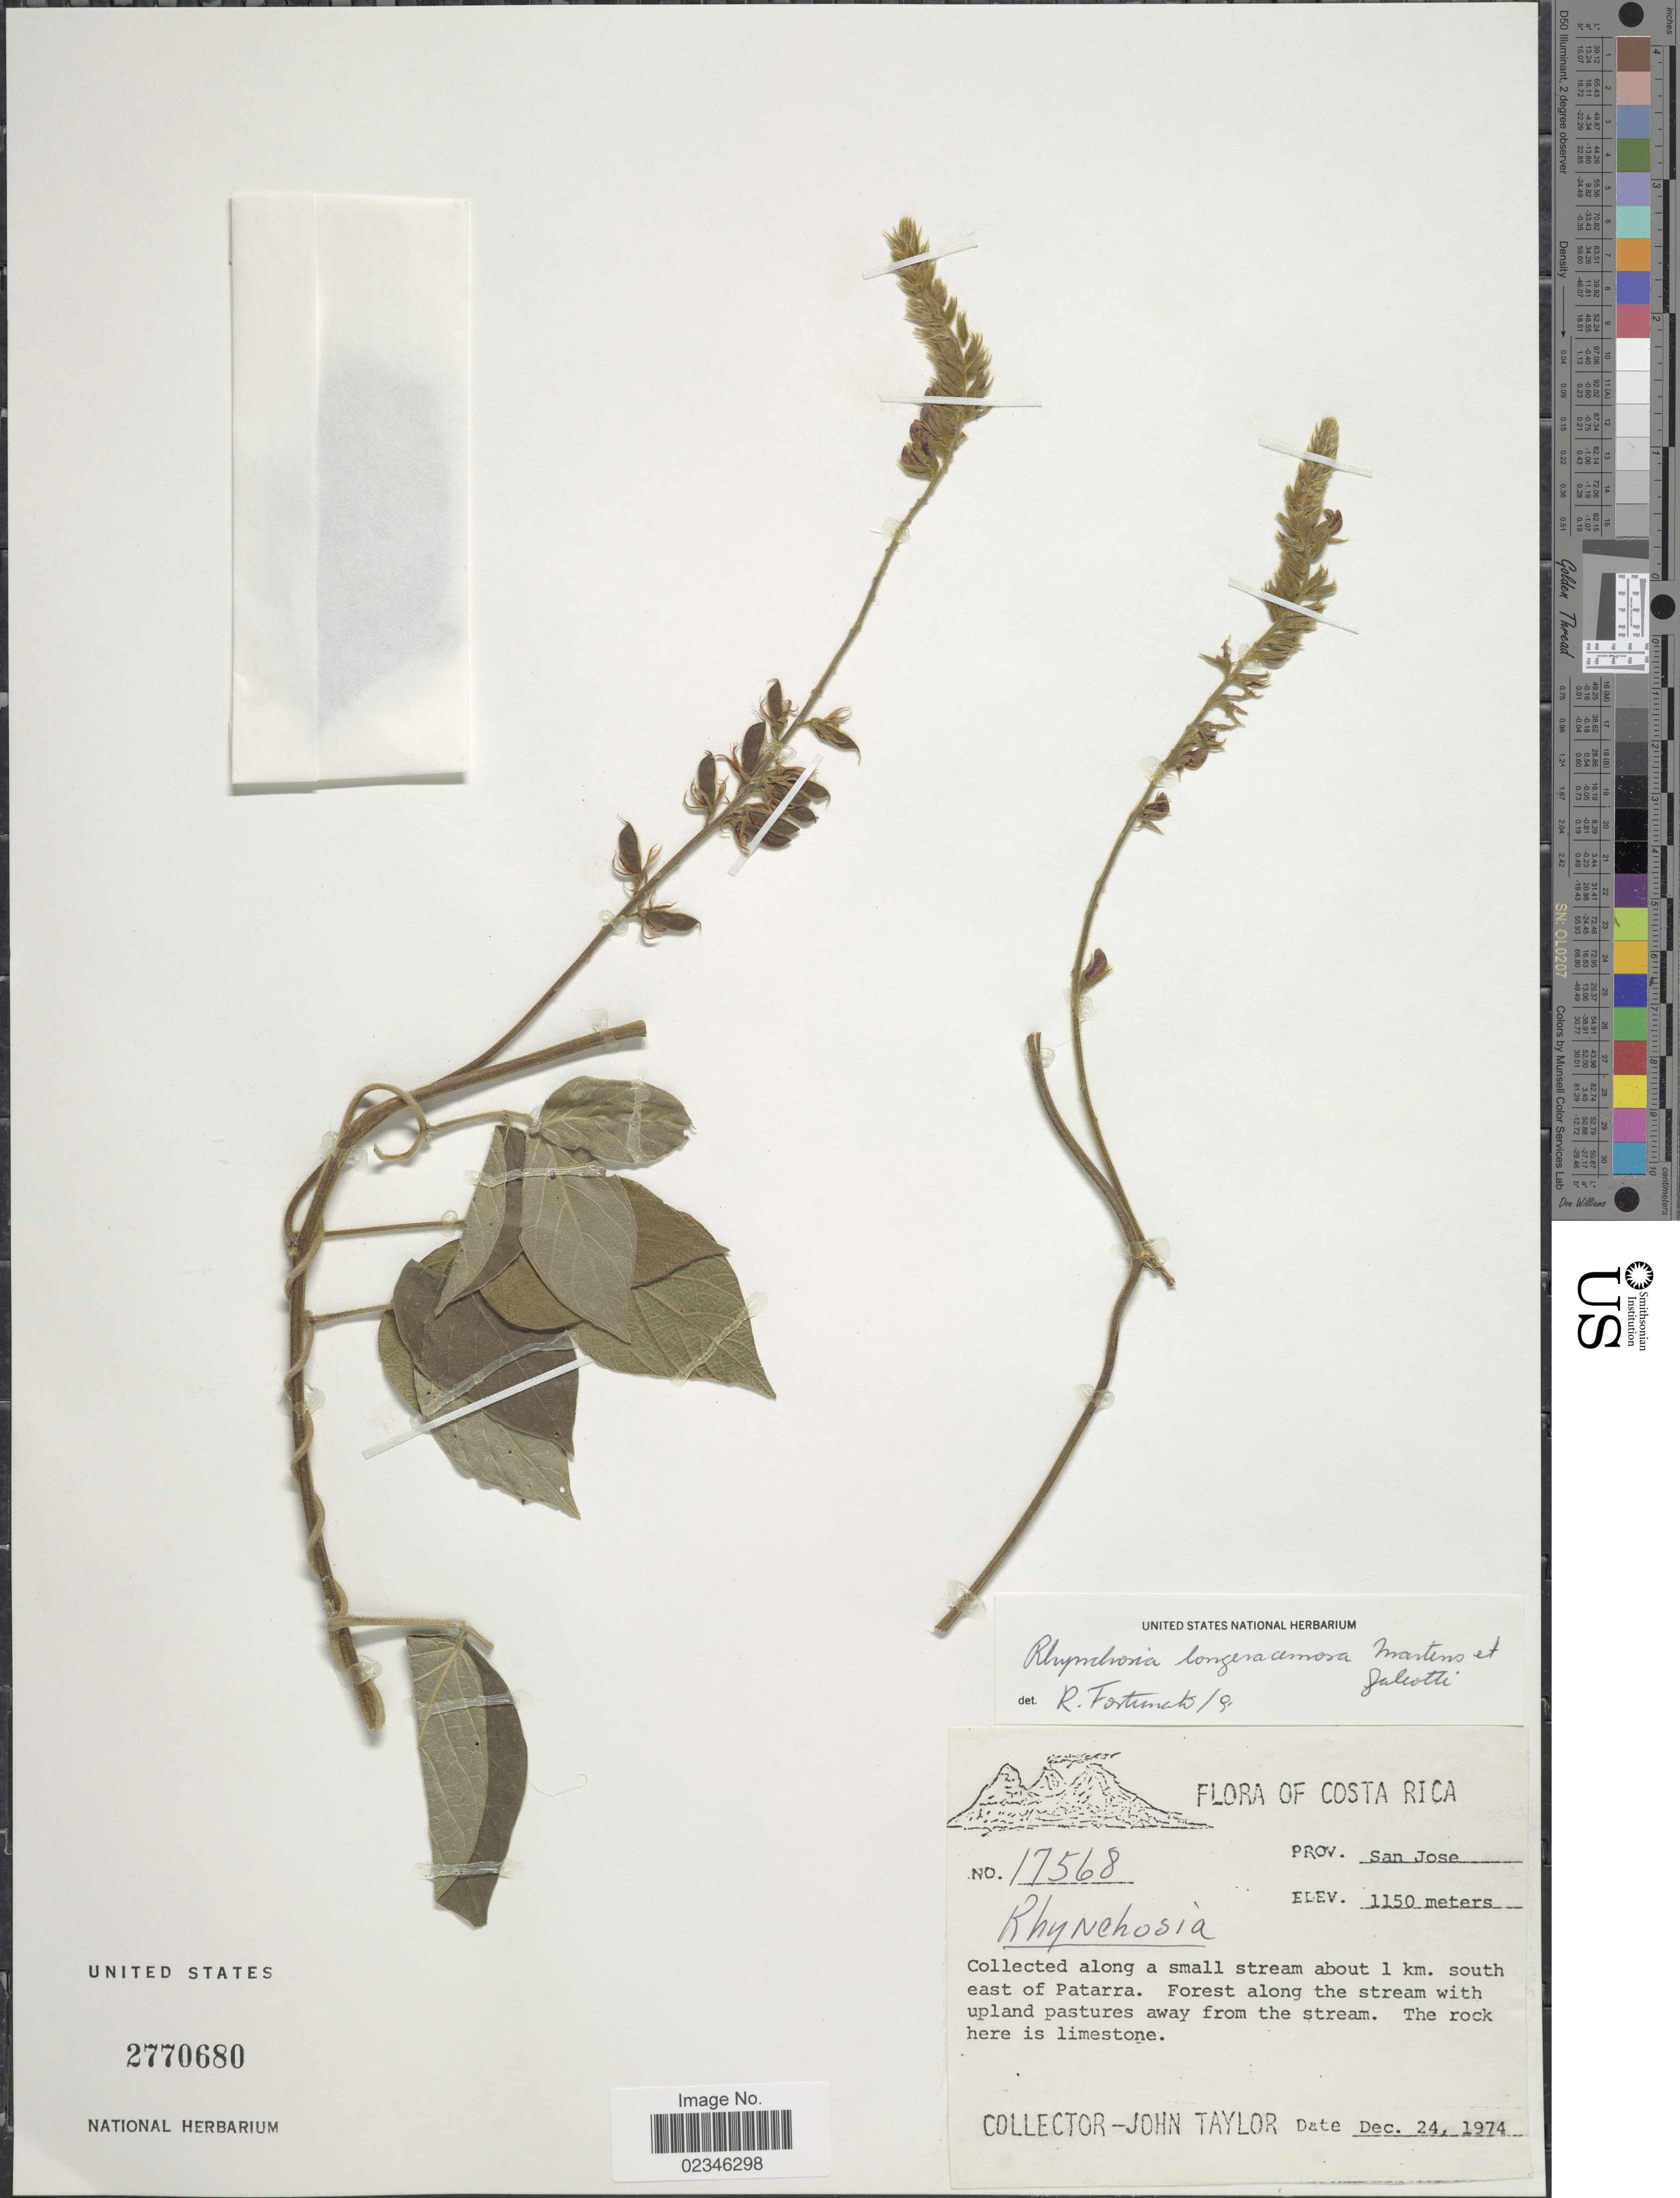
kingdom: Plantae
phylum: Tracheophyta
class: Magnoliopsida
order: Fabales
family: Fabaceae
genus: Rhynchosia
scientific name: Rhynchosia longeracemosa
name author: M. Martens & Galeotti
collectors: J. Taylor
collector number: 17568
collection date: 1974-12-24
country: Costa Rica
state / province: San José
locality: Along a small stream about 1 km. south east of Patarra.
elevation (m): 1150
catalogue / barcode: US 2770680